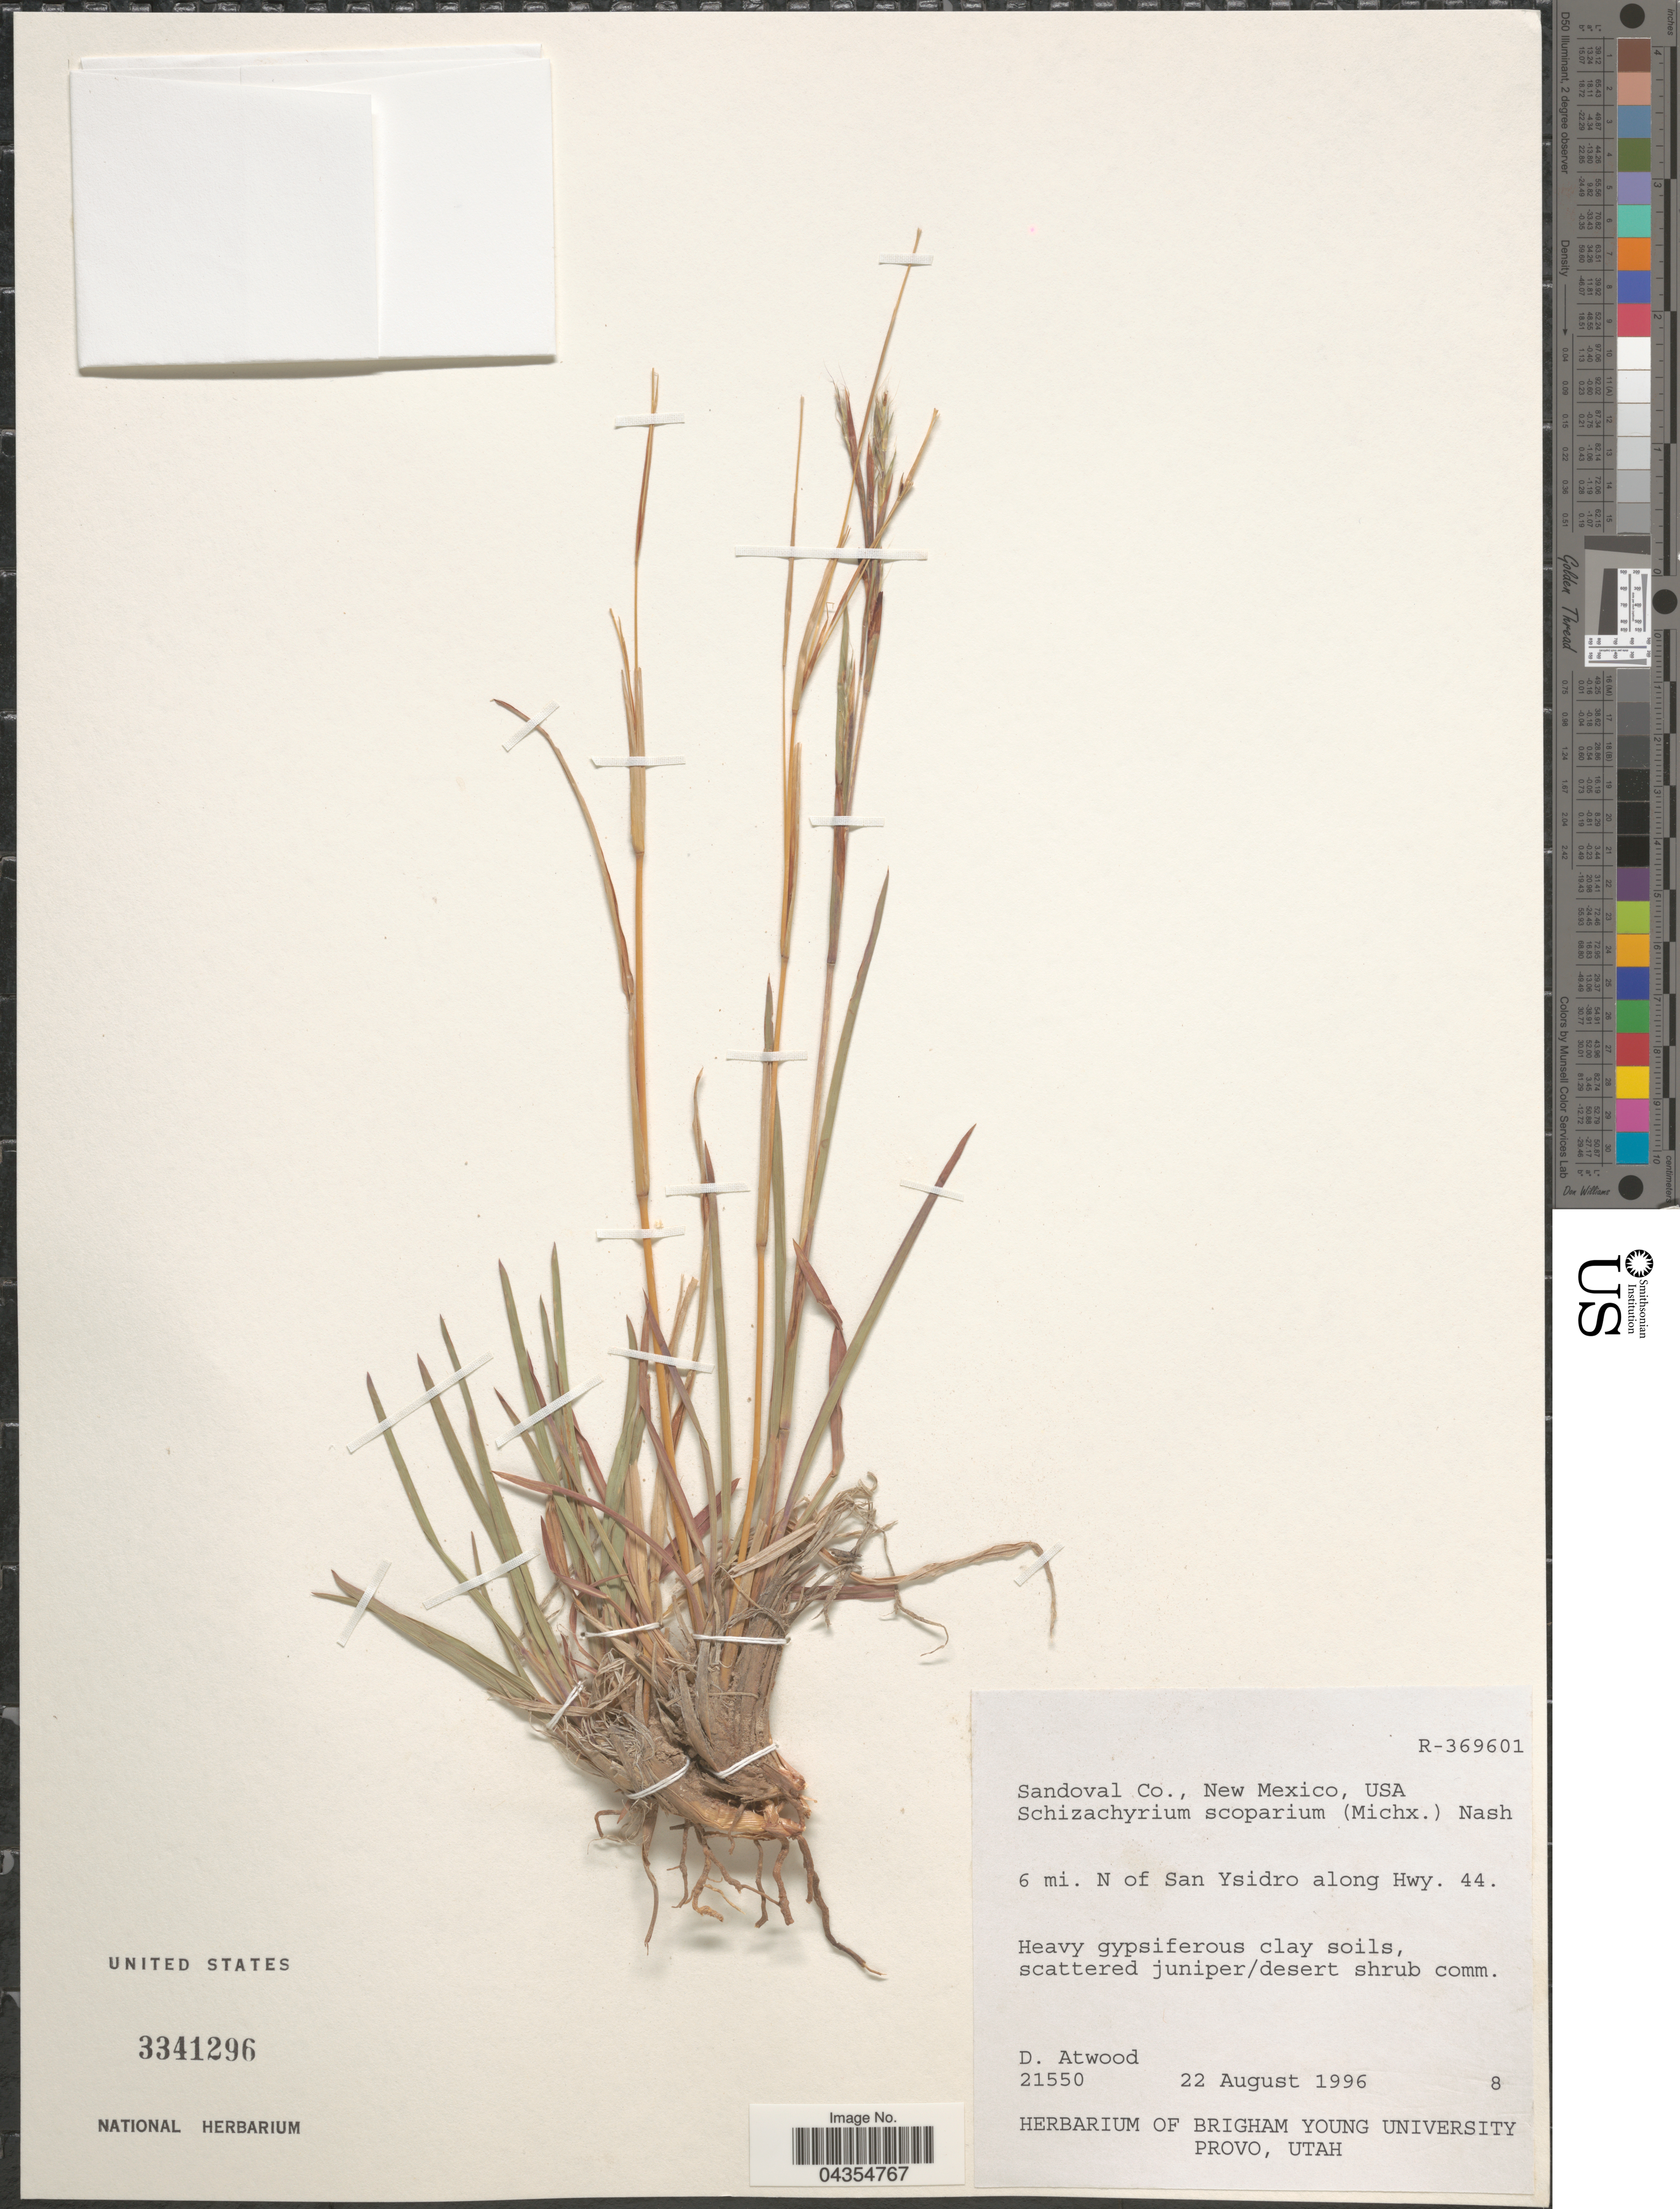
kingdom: Plantae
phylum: Tracheophyta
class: Liliopsida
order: Poales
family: Poaceae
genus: Schizachyrium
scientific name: Schizachyrium sanguineum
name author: (Retz.) Alston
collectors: D. Atwood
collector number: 21550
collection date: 1996-08-22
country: United States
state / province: New Mexico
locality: Sandoval Co. 6 mi. N of San Ysidro along Hwy. 44.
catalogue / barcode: US 3341296